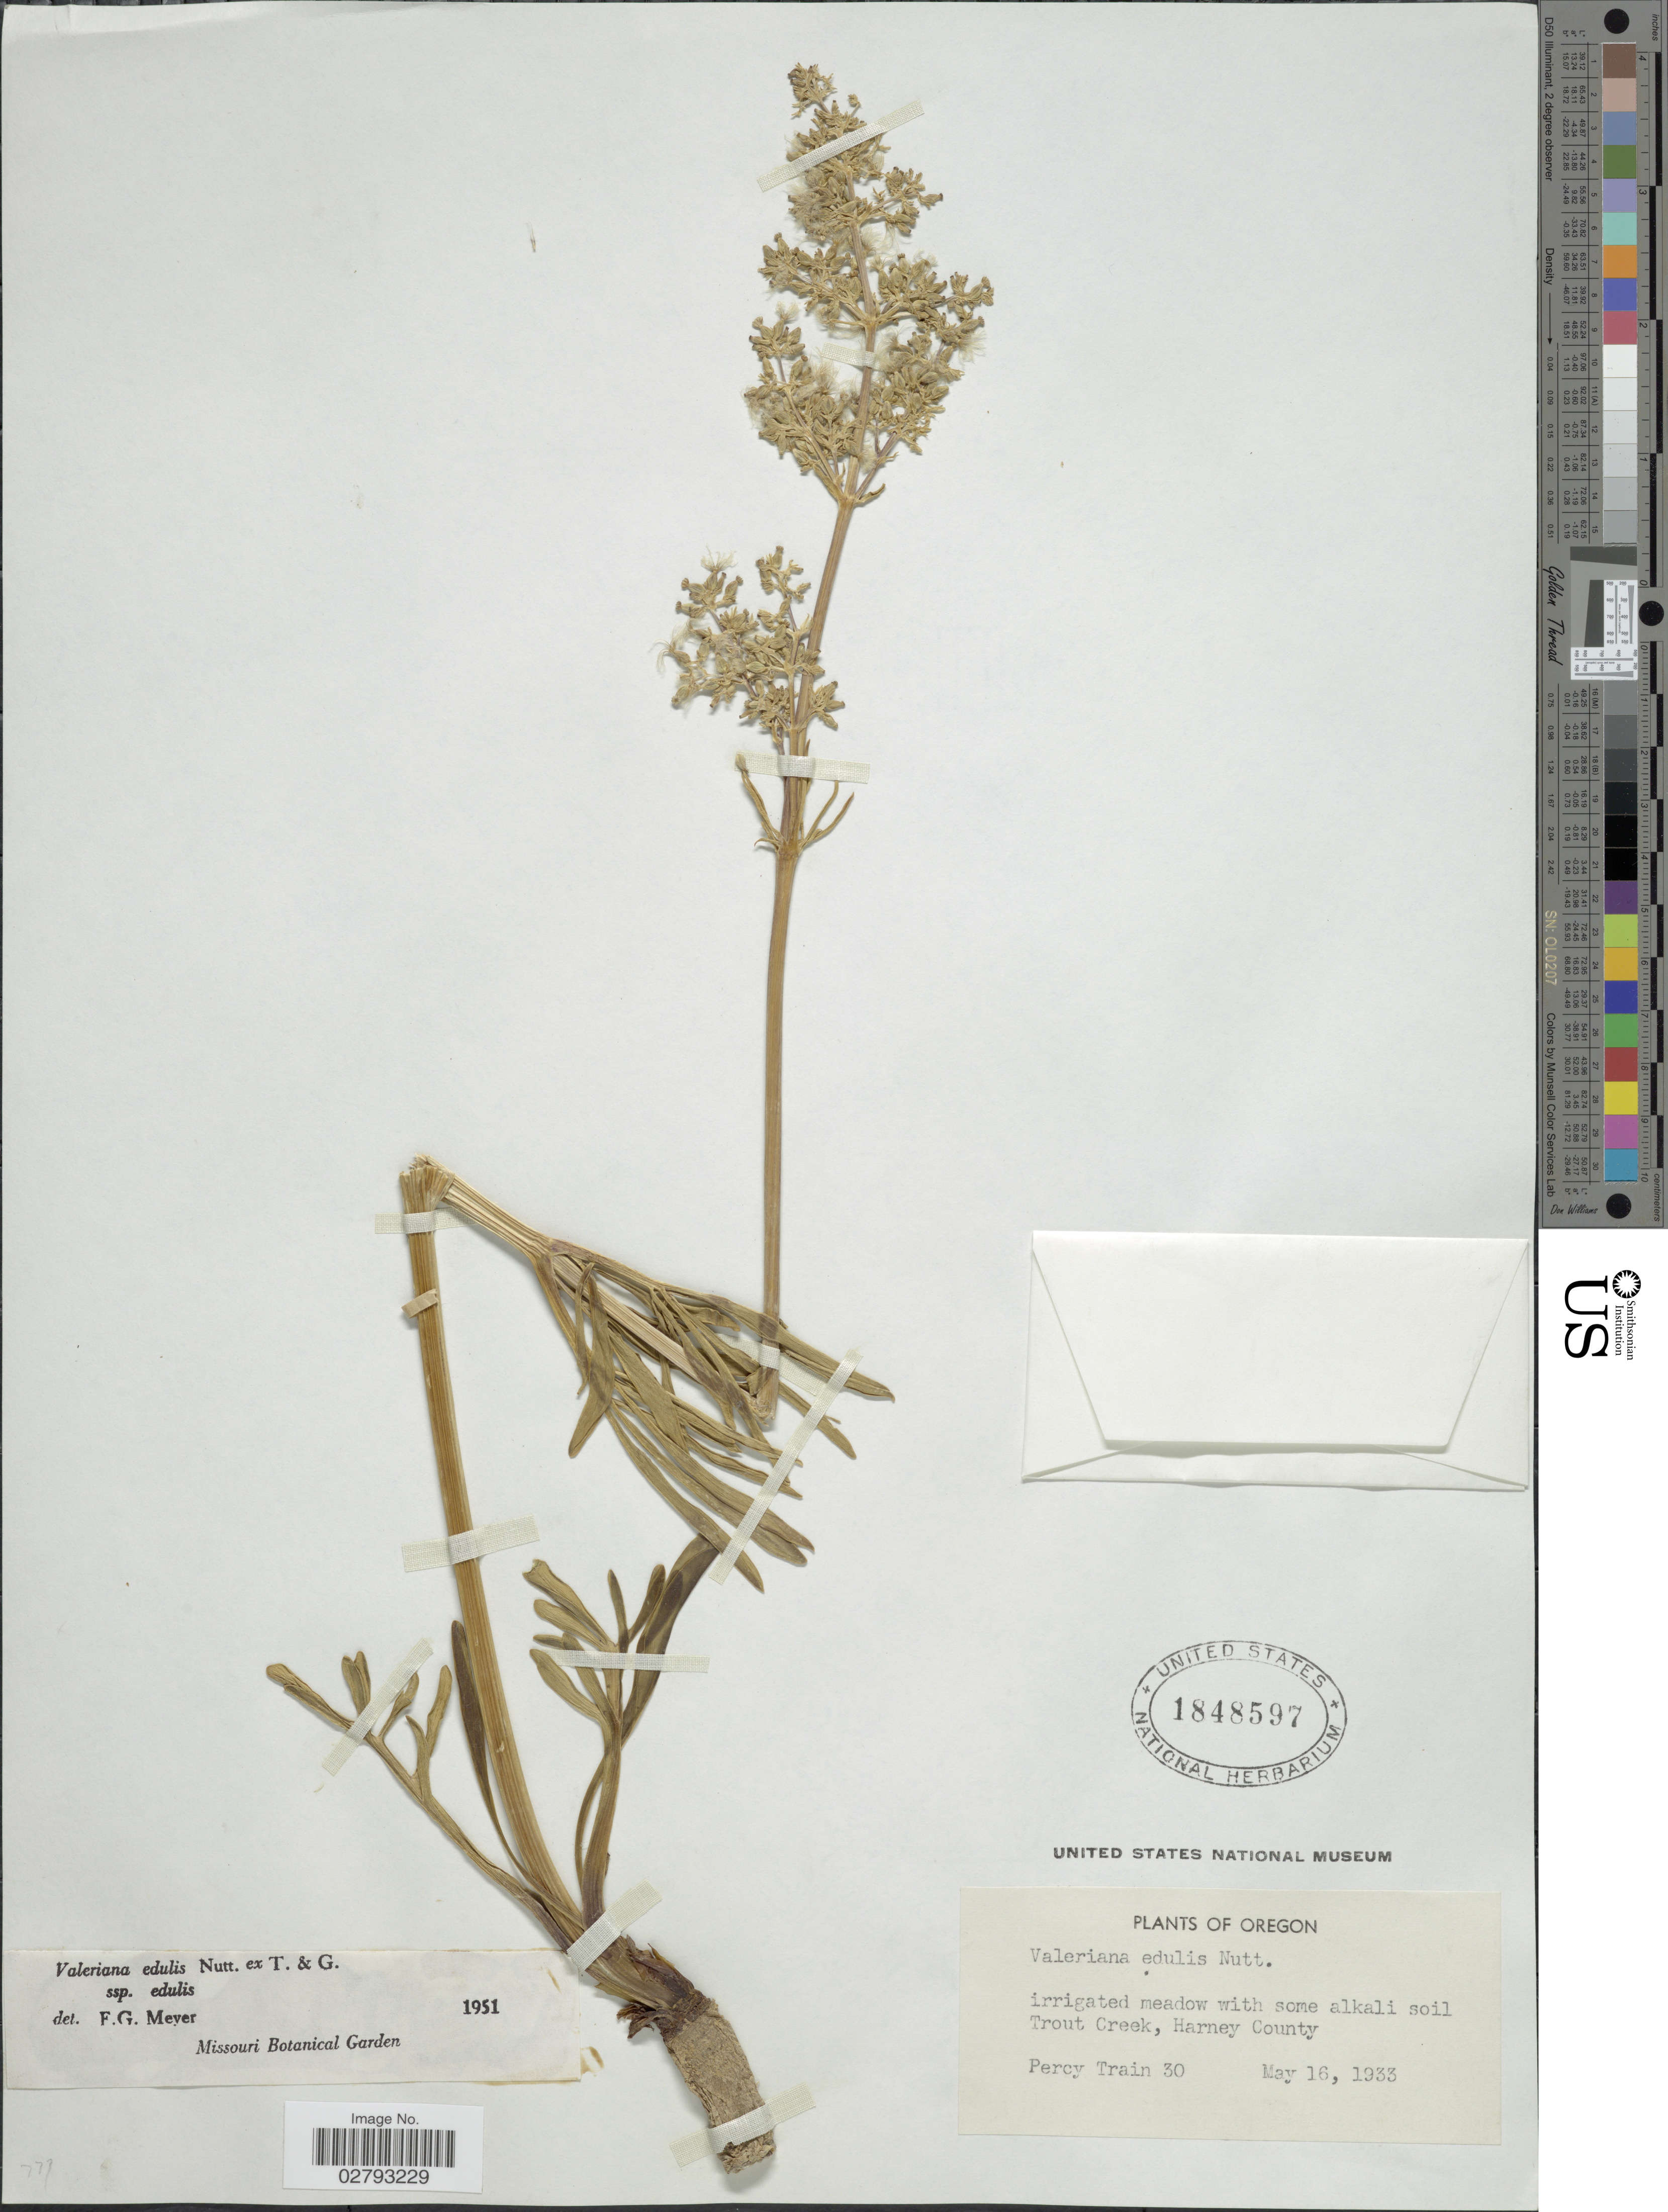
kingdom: Plantae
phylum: Tracheophyta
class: Magnoliopsida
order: Dipsacales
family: Caprifoliaceae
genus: Valeriana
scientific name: Valeriana edulis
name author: Nutt.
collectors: P. Train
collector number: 30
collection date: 1933-05-16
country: United States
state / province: Oregon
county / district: Harney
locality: Irrigated meadow with some alkali soil, Trout Creek, Harney County.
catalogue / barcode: US 1848597